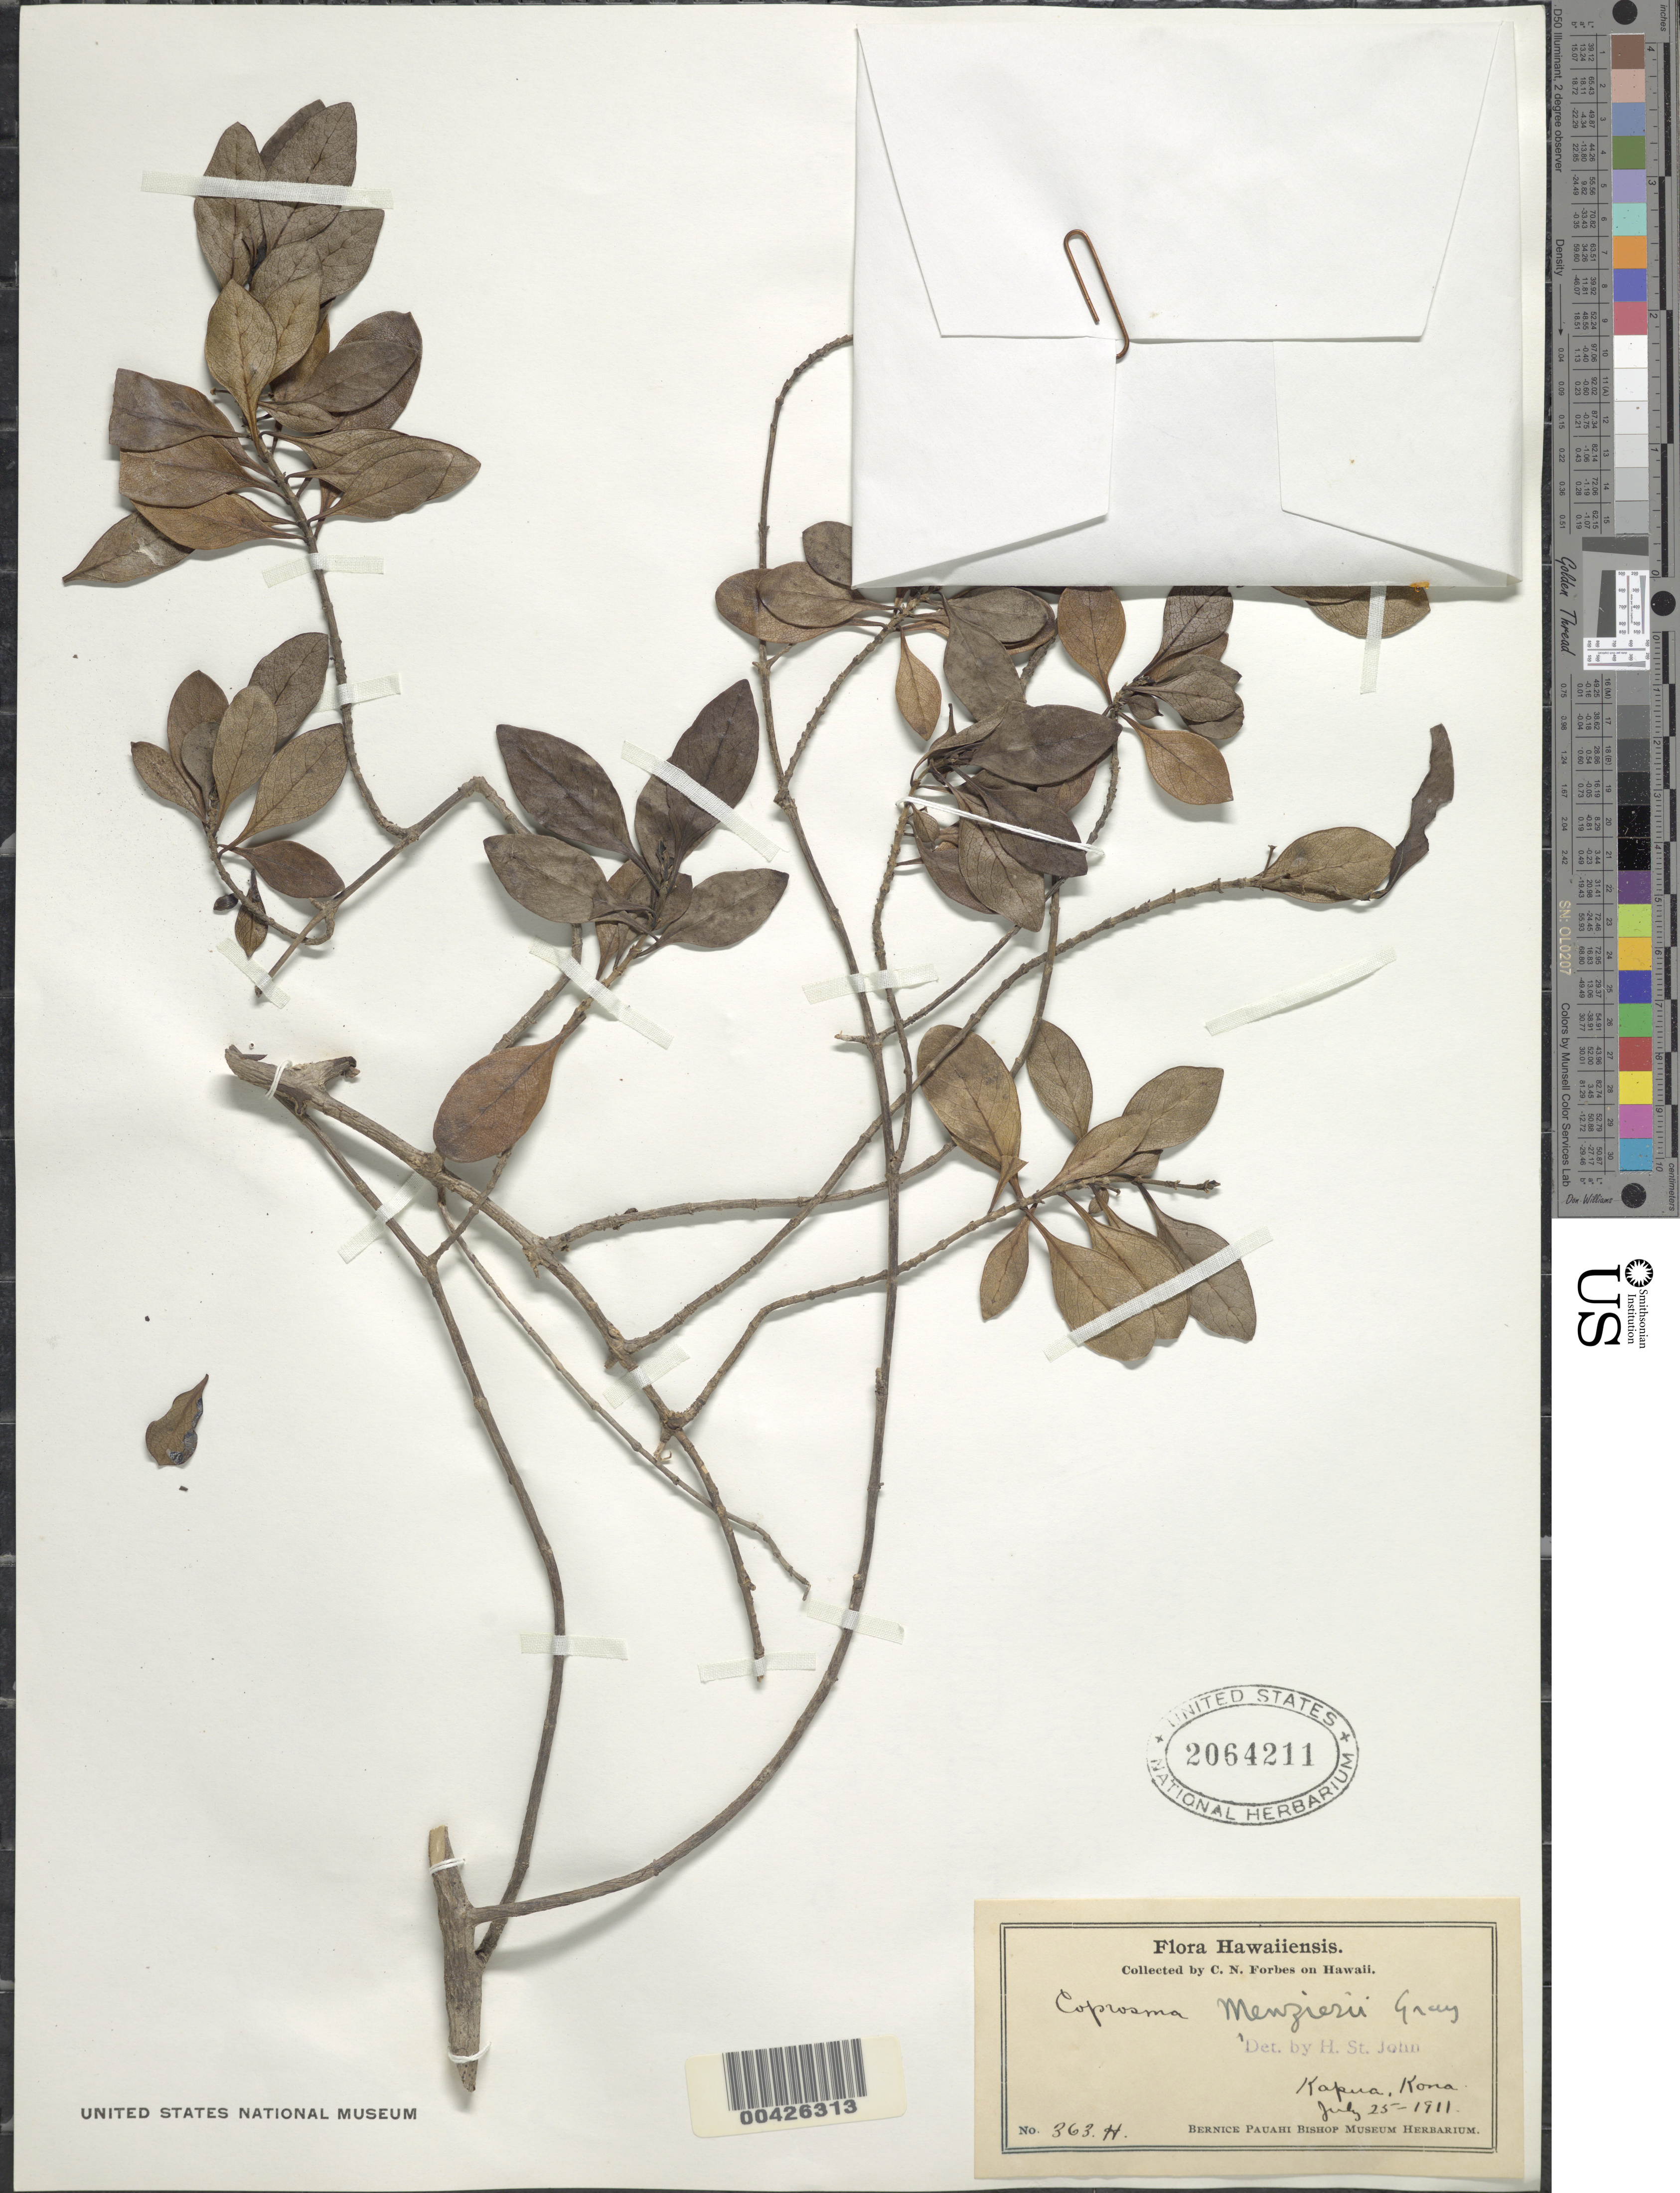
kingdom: Plantae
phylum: Tracheophyta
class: Magnoliopsida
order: Gentianales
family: Rubiaceae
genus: Coprosma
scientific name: Coprosma menziesii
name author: A. Gray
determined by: St. John, H.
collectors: C. N. Forbes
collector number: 363.H.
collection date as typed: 25 Jul 1911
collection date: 1911-07-25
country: United States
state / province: Hawaii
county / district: Hawaii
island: Hawaii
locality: Kapua, Kona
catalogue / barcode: US 2064211